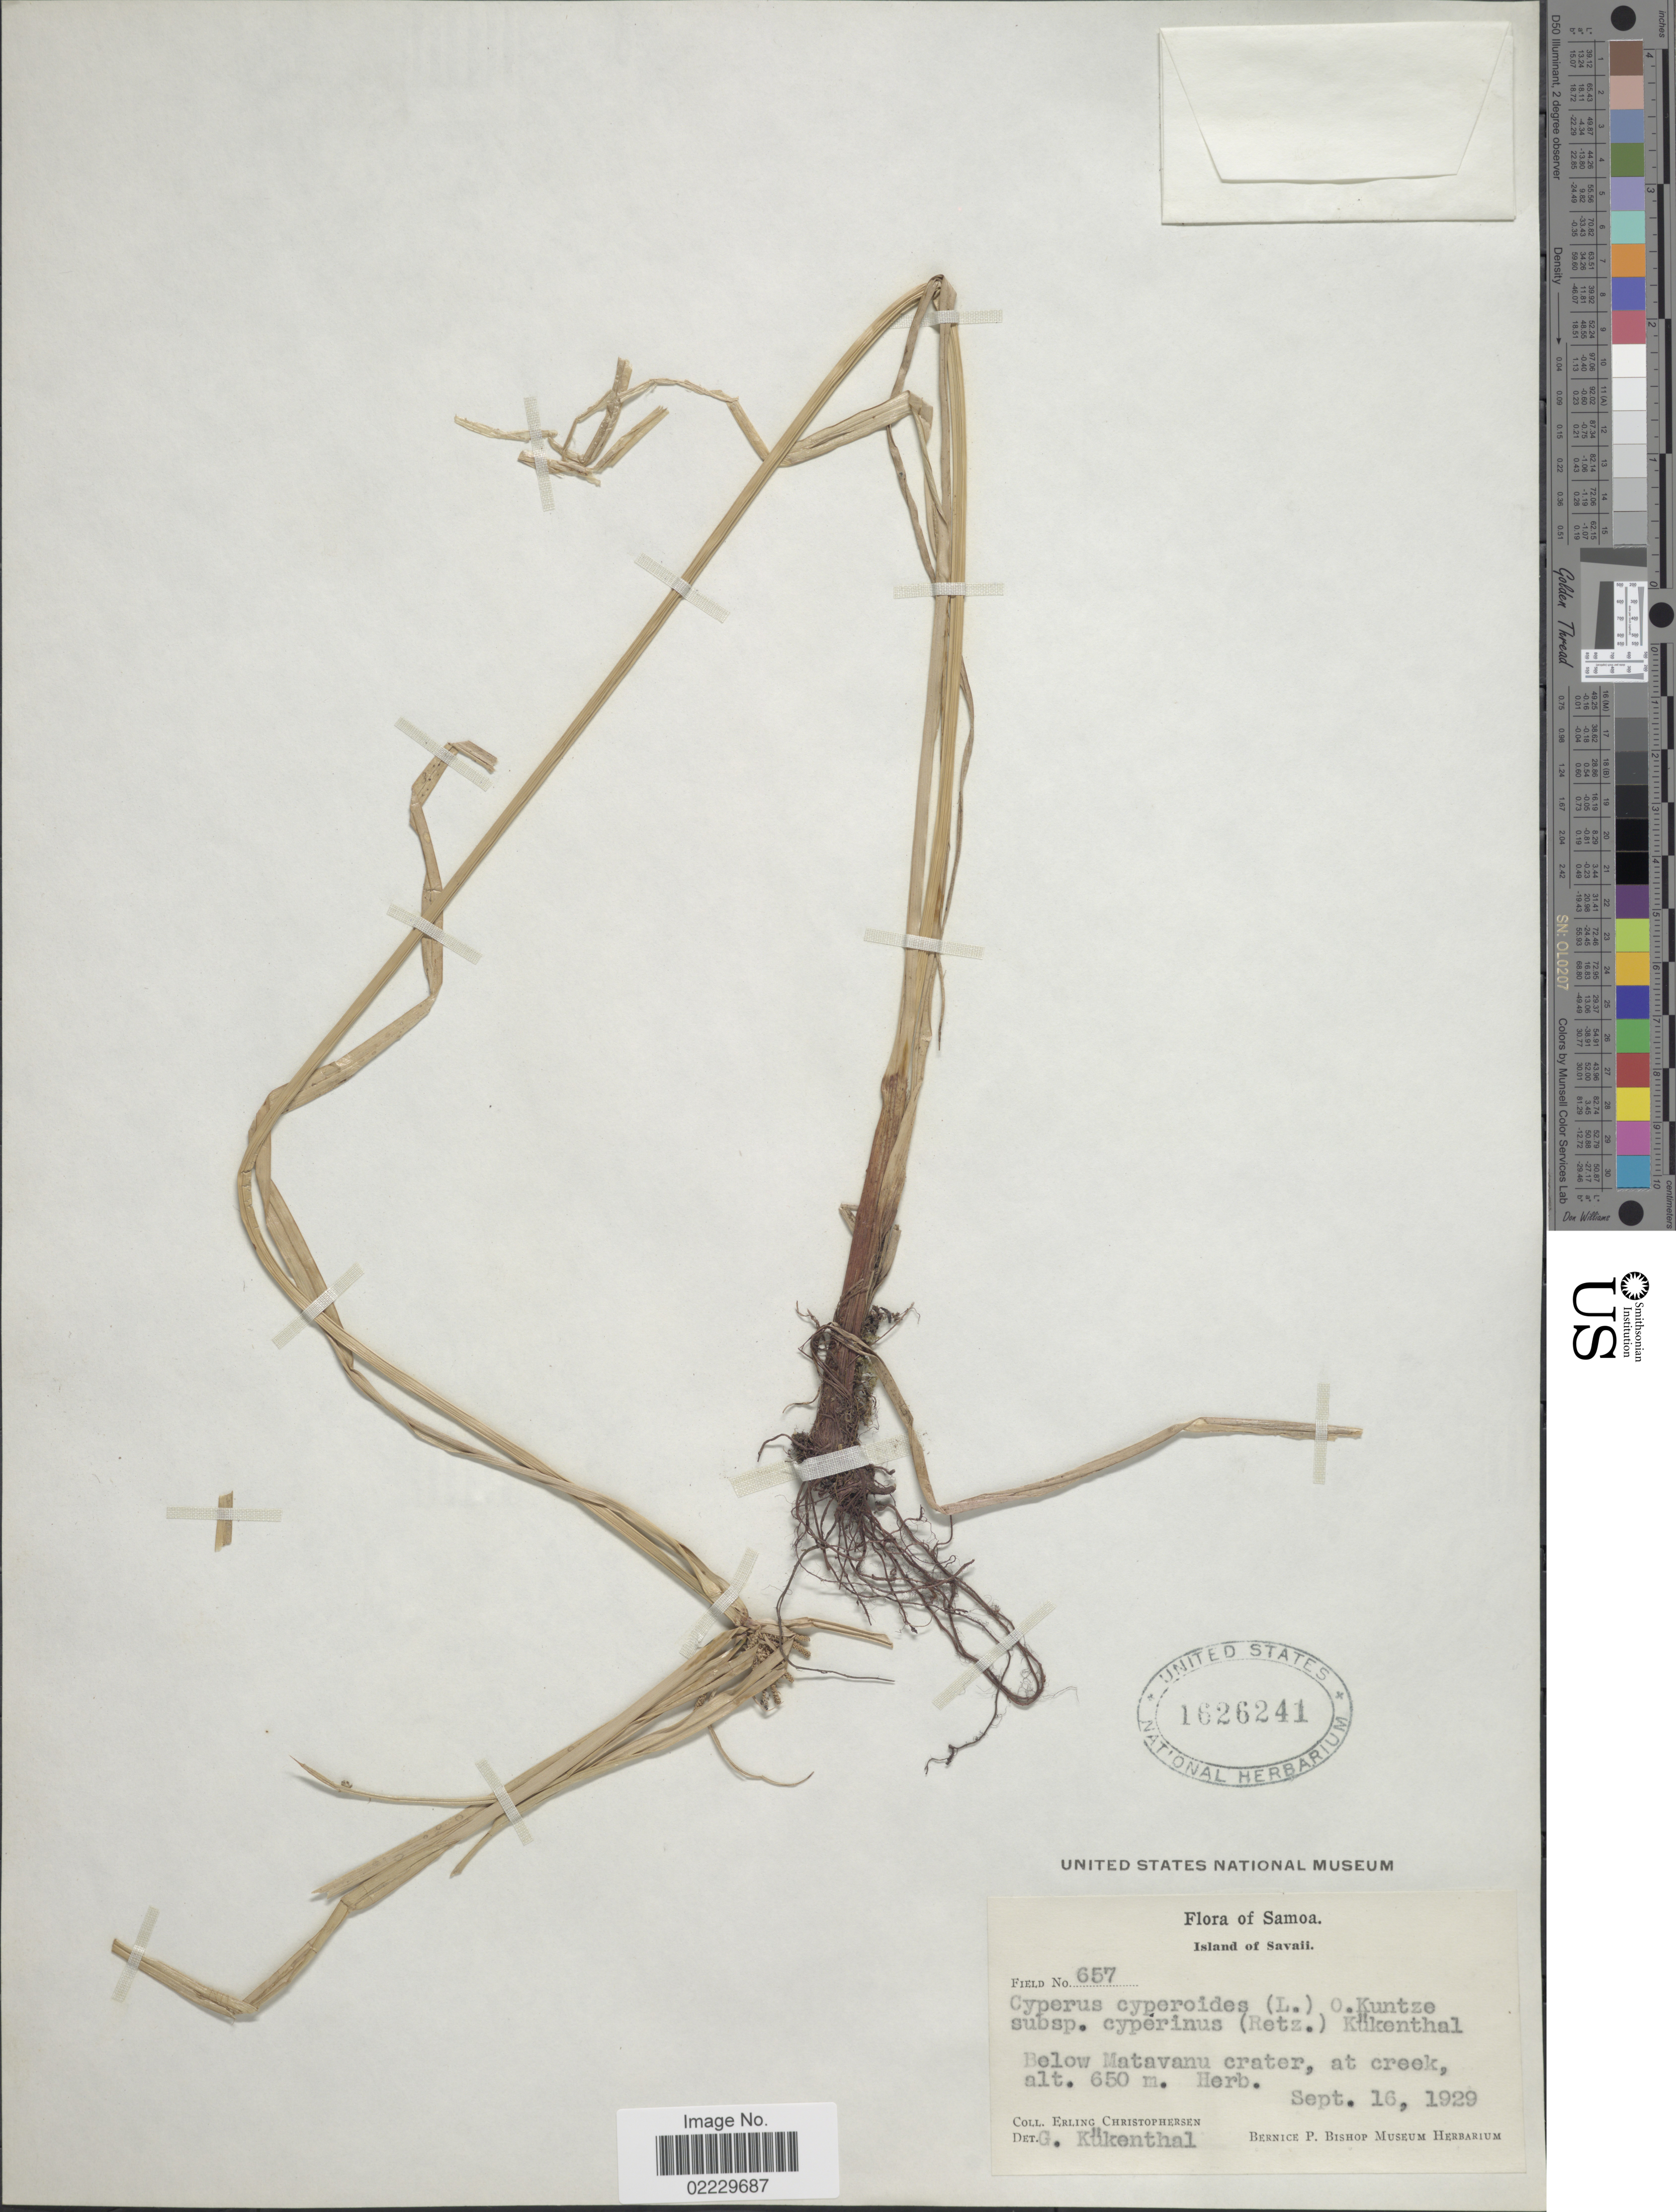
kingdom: Plantae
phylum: Tracheophyta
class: Liliopsida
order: Poales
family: Cyperaceae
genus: Cyperus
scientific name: Cyperus cyperinus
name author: (Retz.) Valck. Sur.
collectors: E. Christophersen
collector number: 657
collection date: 1929-09-16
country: Samoa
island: Savai'i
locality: Samoa, Island of Savaii, Below Matavanu crater, at creek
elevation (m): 650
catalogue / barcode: US 1626241